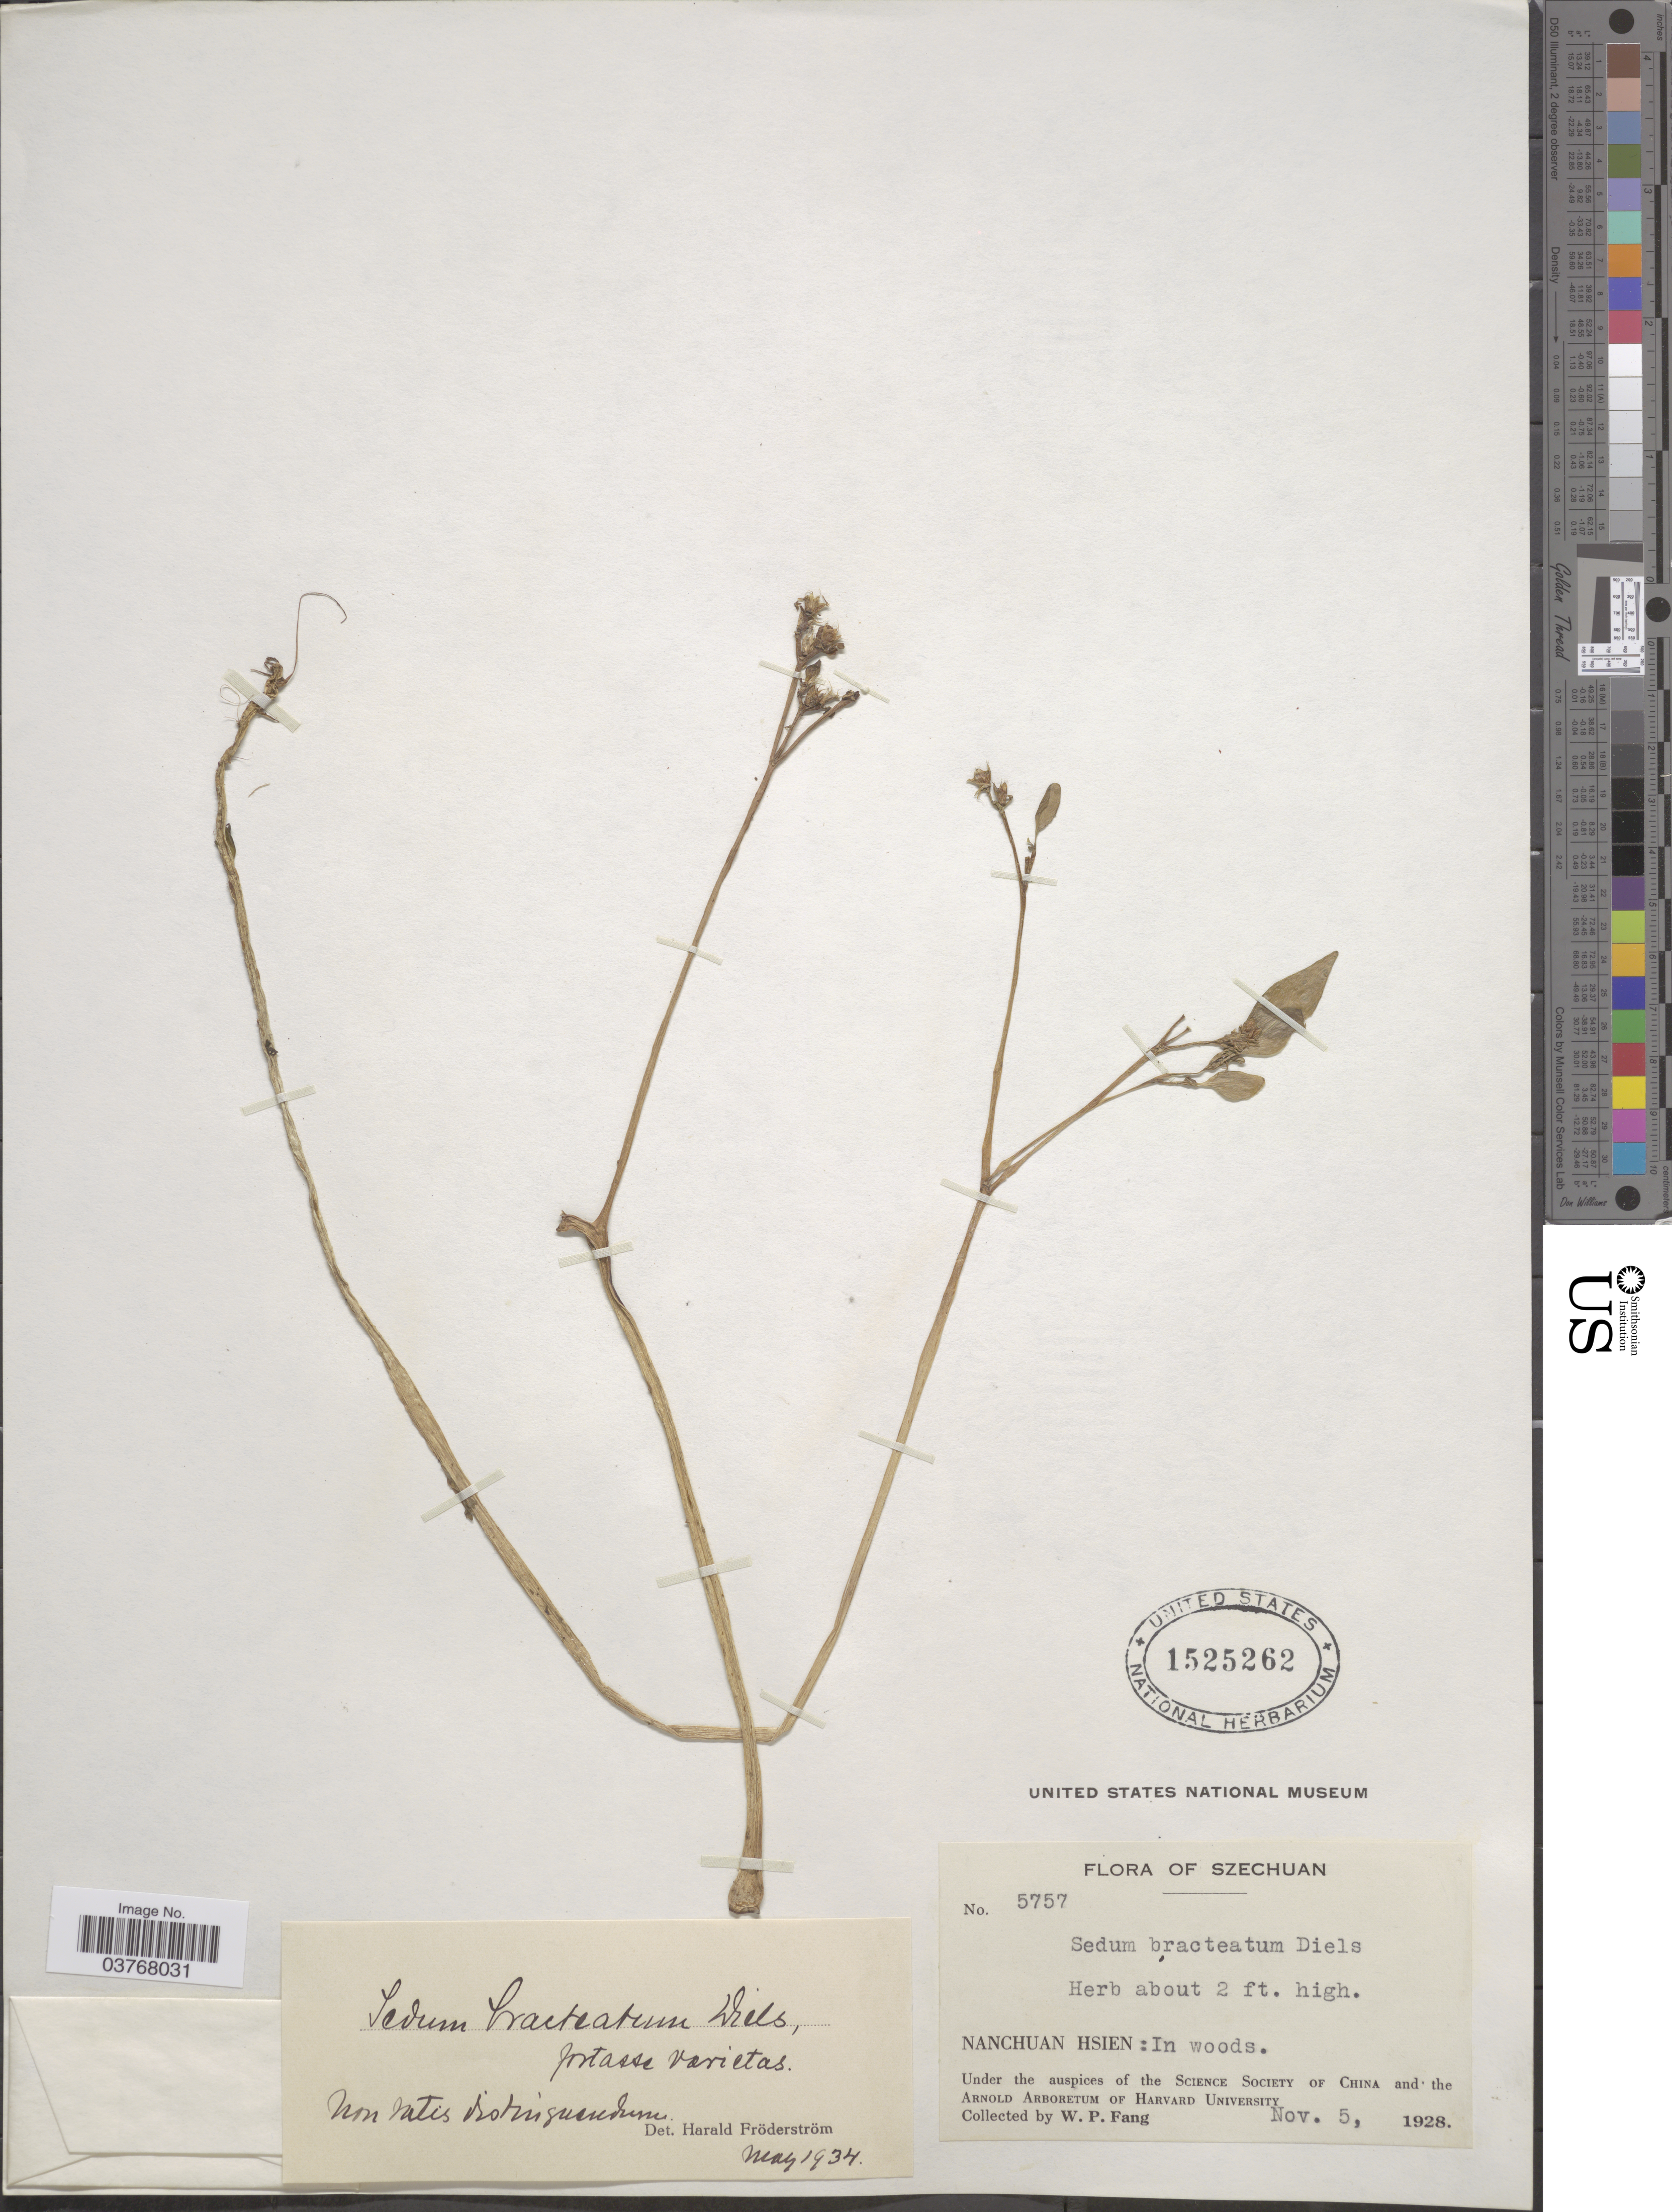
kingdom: Plantae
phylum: Tracheophyta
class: Magnoliopsida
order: Saxifragales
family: Crassulaceae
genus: Sedum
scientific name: Sedum bracteatum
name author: Diels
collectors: W. P. Fang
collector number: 5757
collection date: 1928-11-05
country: China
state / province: Sichuan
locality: Szechuan. Nanchuan Nien.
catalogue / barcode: US 1525262